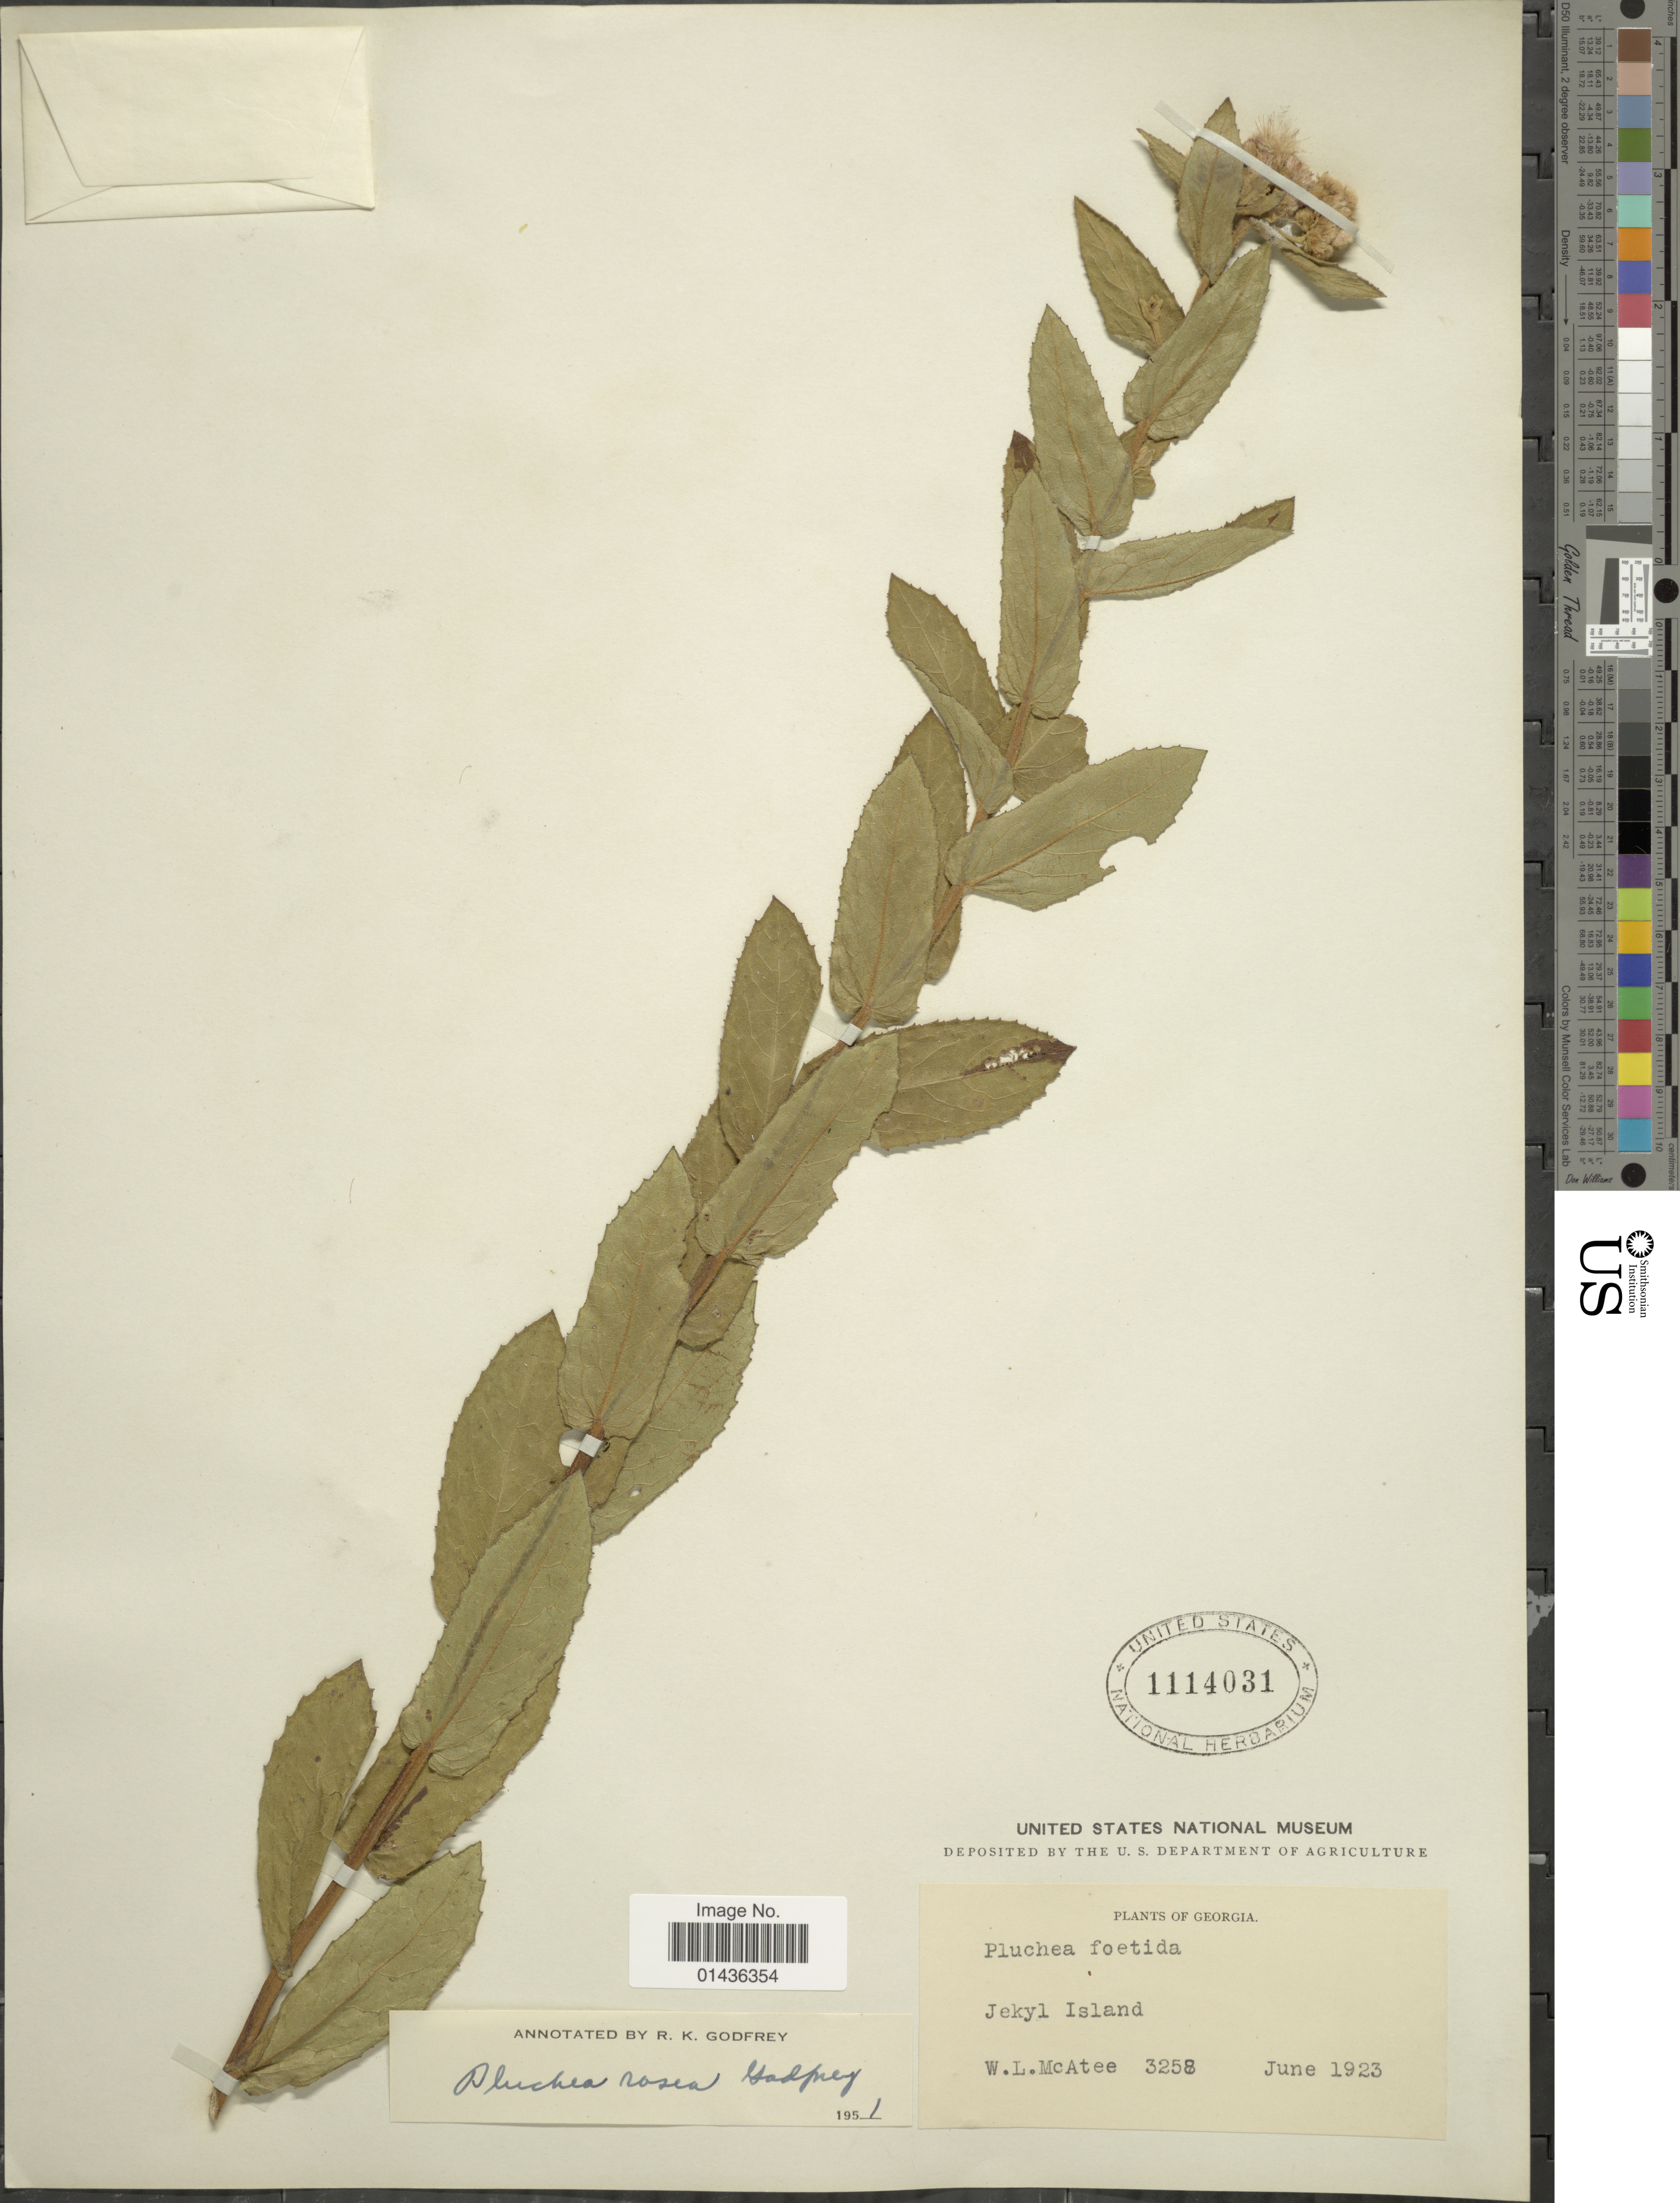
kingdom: Plantae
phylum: Tracheophyta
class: Magnoliopsida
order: Asterales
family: Asteraceae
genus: Pluchea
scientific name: Pluchea rosea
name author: R.K. Godfrey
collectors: W. McAtee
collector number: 3258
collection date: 1923-06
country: United States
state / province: Georgia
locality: Jekyl Island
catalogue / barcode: US 1114031